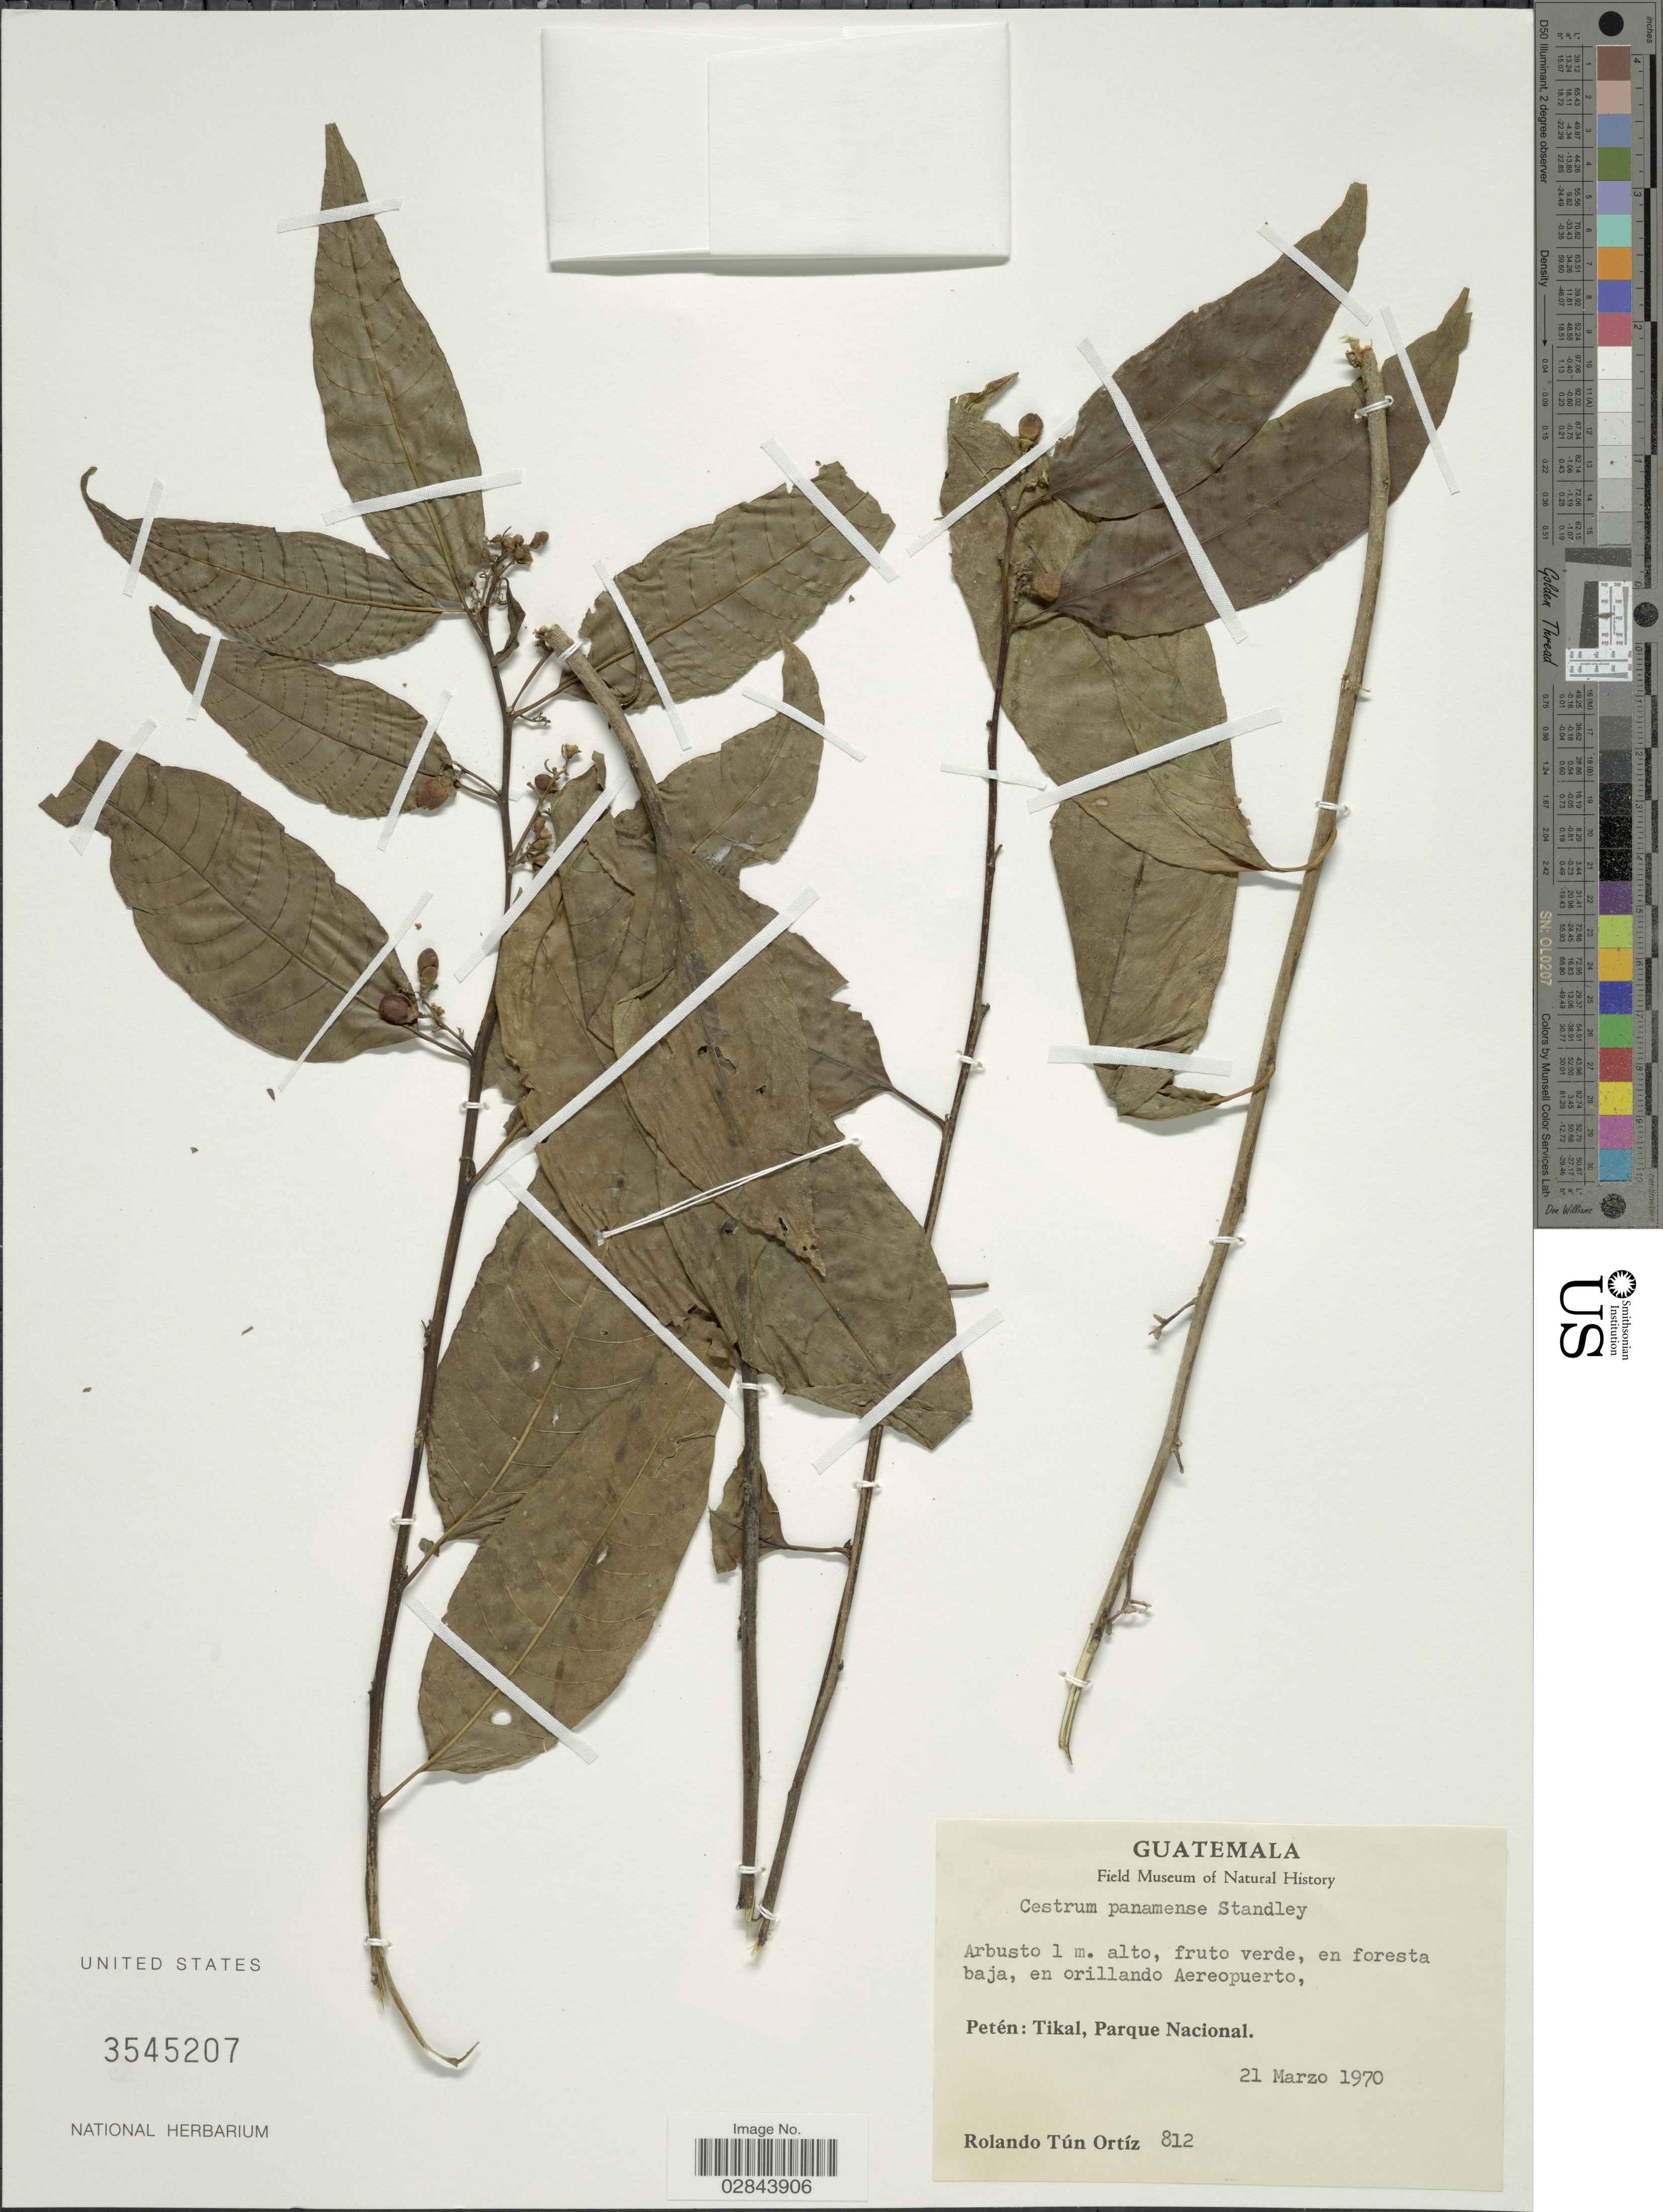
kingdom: Plantae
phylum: Tracheophyta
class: Magnoliopsida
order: Solanales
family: Solanaceae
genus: Cestrum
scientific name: Cestrum racemosum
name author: Ruiz & Pav.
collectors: R. T. Ortíz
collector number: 812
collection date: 1970-03-21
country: Guatemala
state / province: El Petén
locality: En orillando Aeropuerto, Petén: Tikal, Parque Nacional.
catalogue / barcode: US 3545207